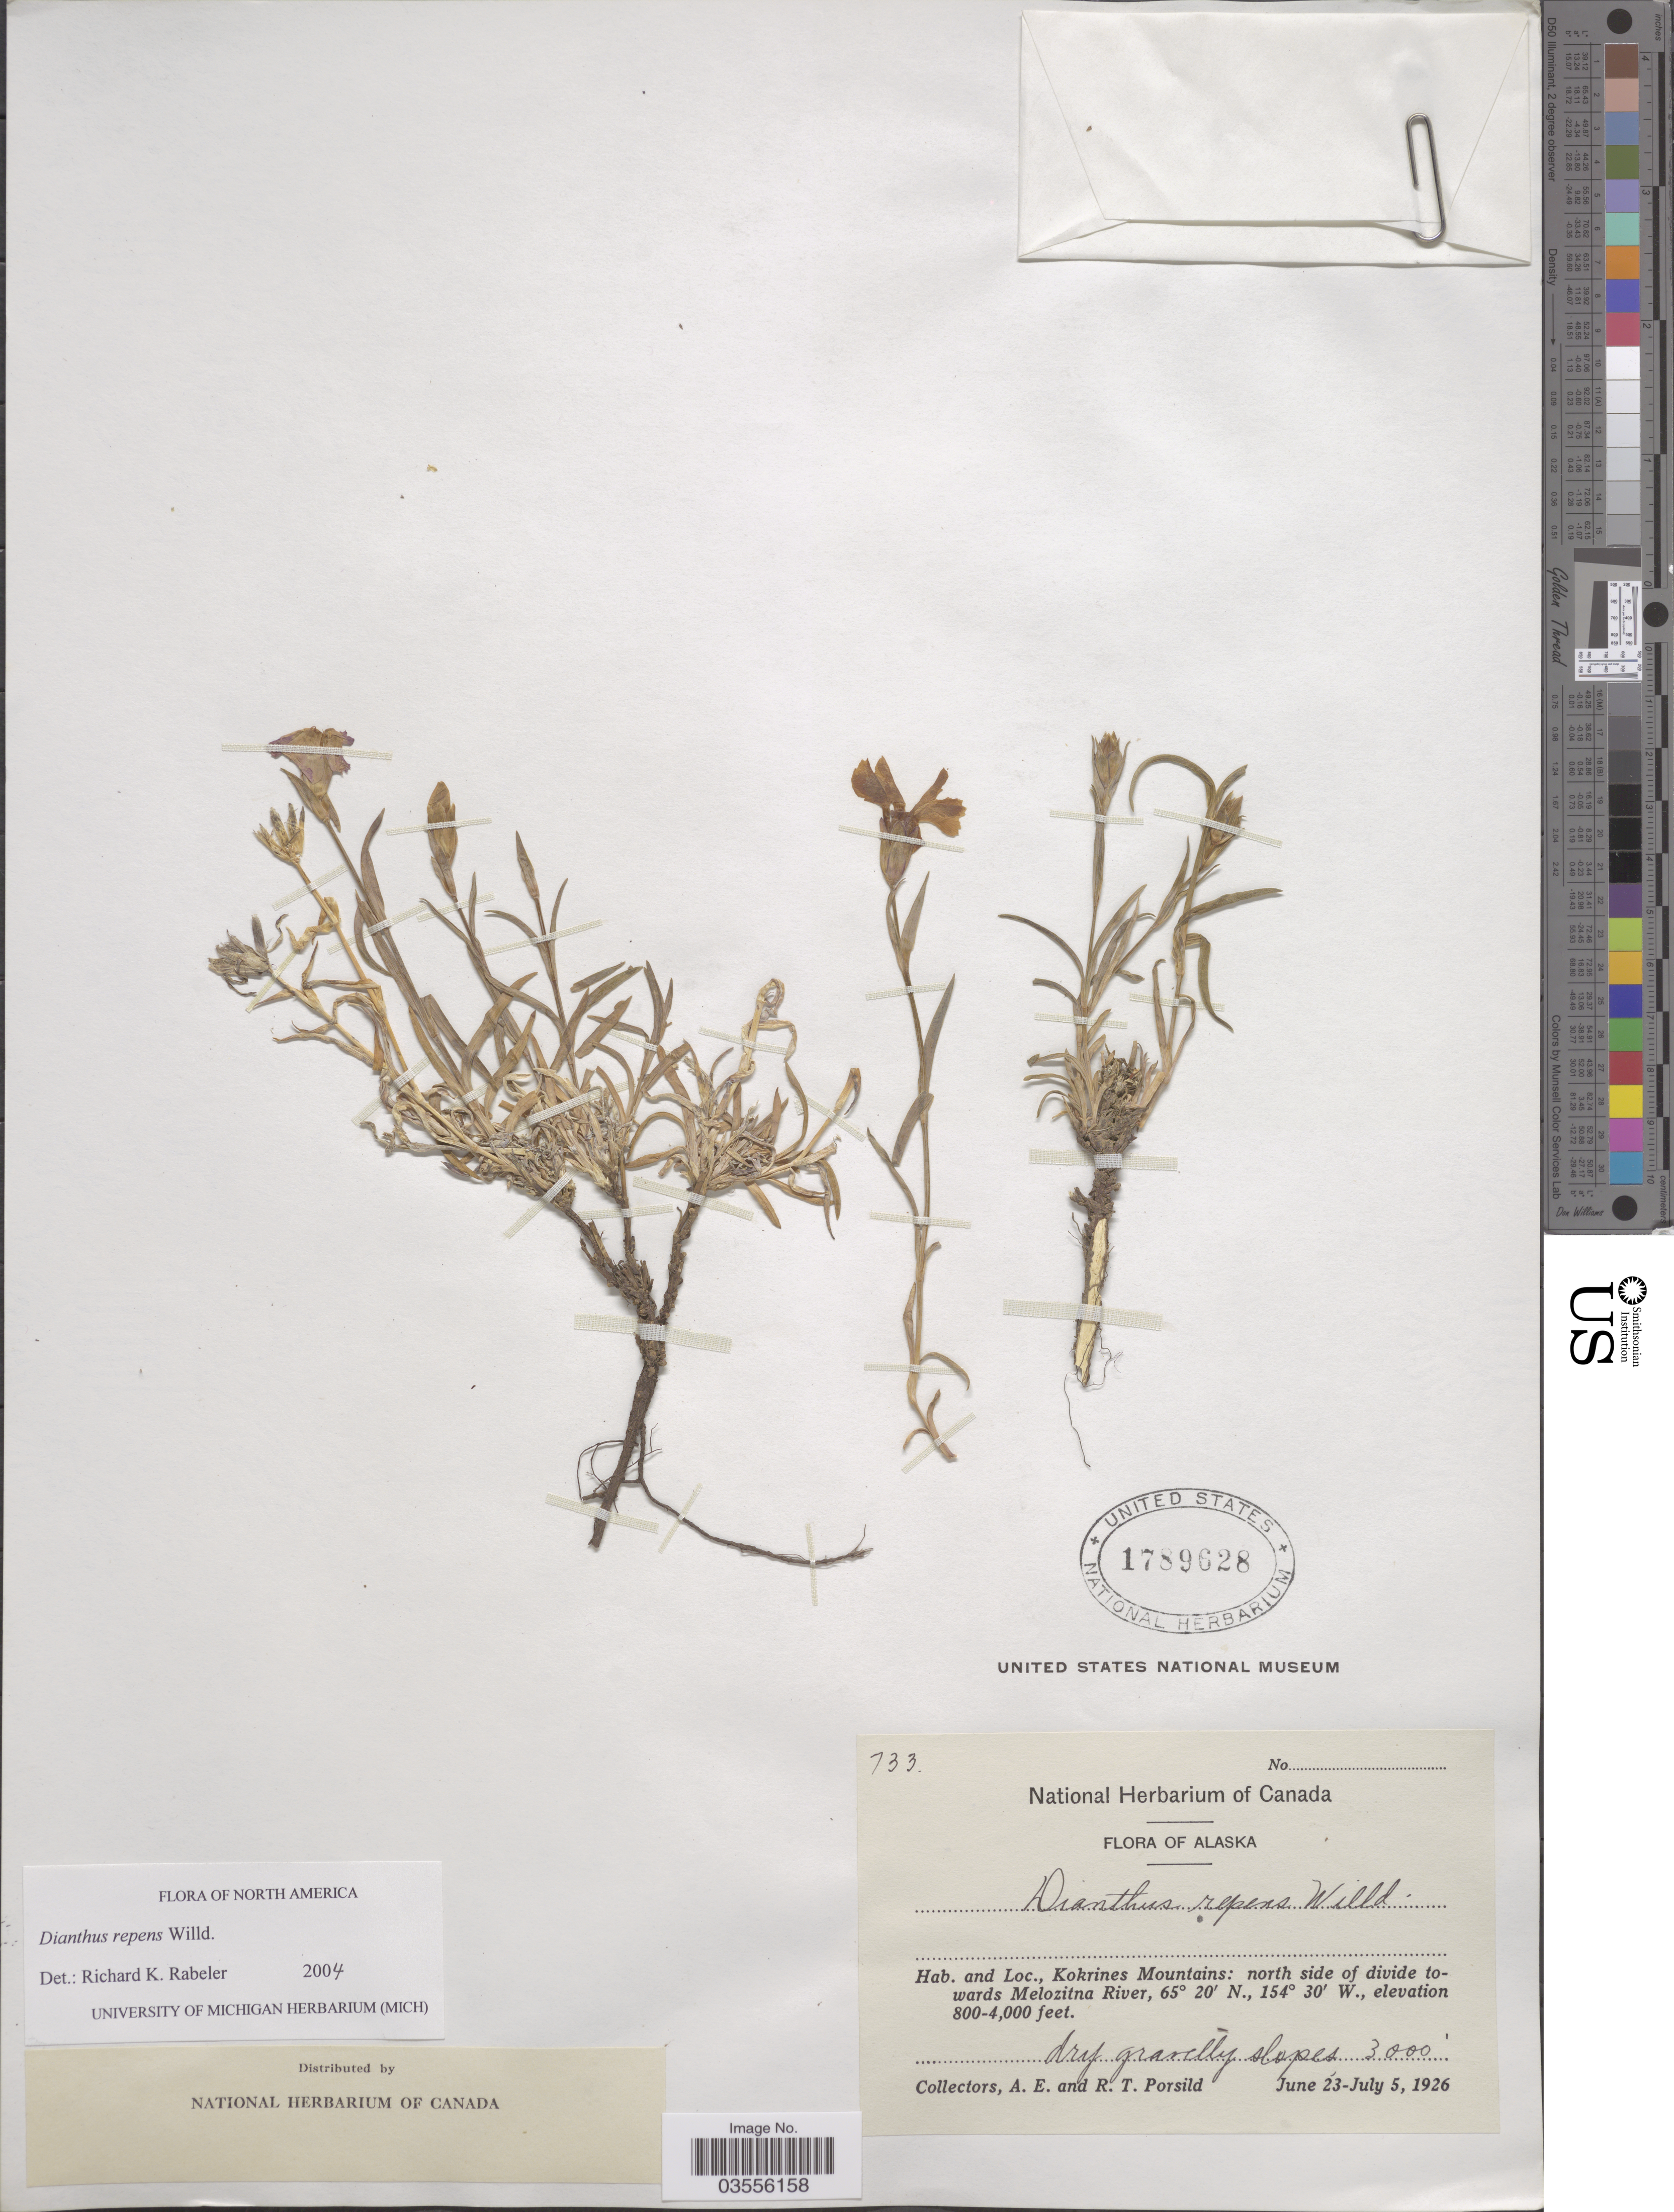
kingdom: Plantae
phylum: Tracheophyta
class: Magnoliopsida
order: Caryophyllales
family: Caryophyllaceae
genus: Dianthus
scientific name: Dianthus repens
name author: L.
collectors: A. E. Porsild & R. T. Porsild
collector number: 733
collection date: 1926-06-23/1926-07-05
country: United States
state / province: Alaska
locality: Kokrines Mountains: north side of divide towards Melozitna River.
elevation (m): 914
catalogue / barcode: US 1789628